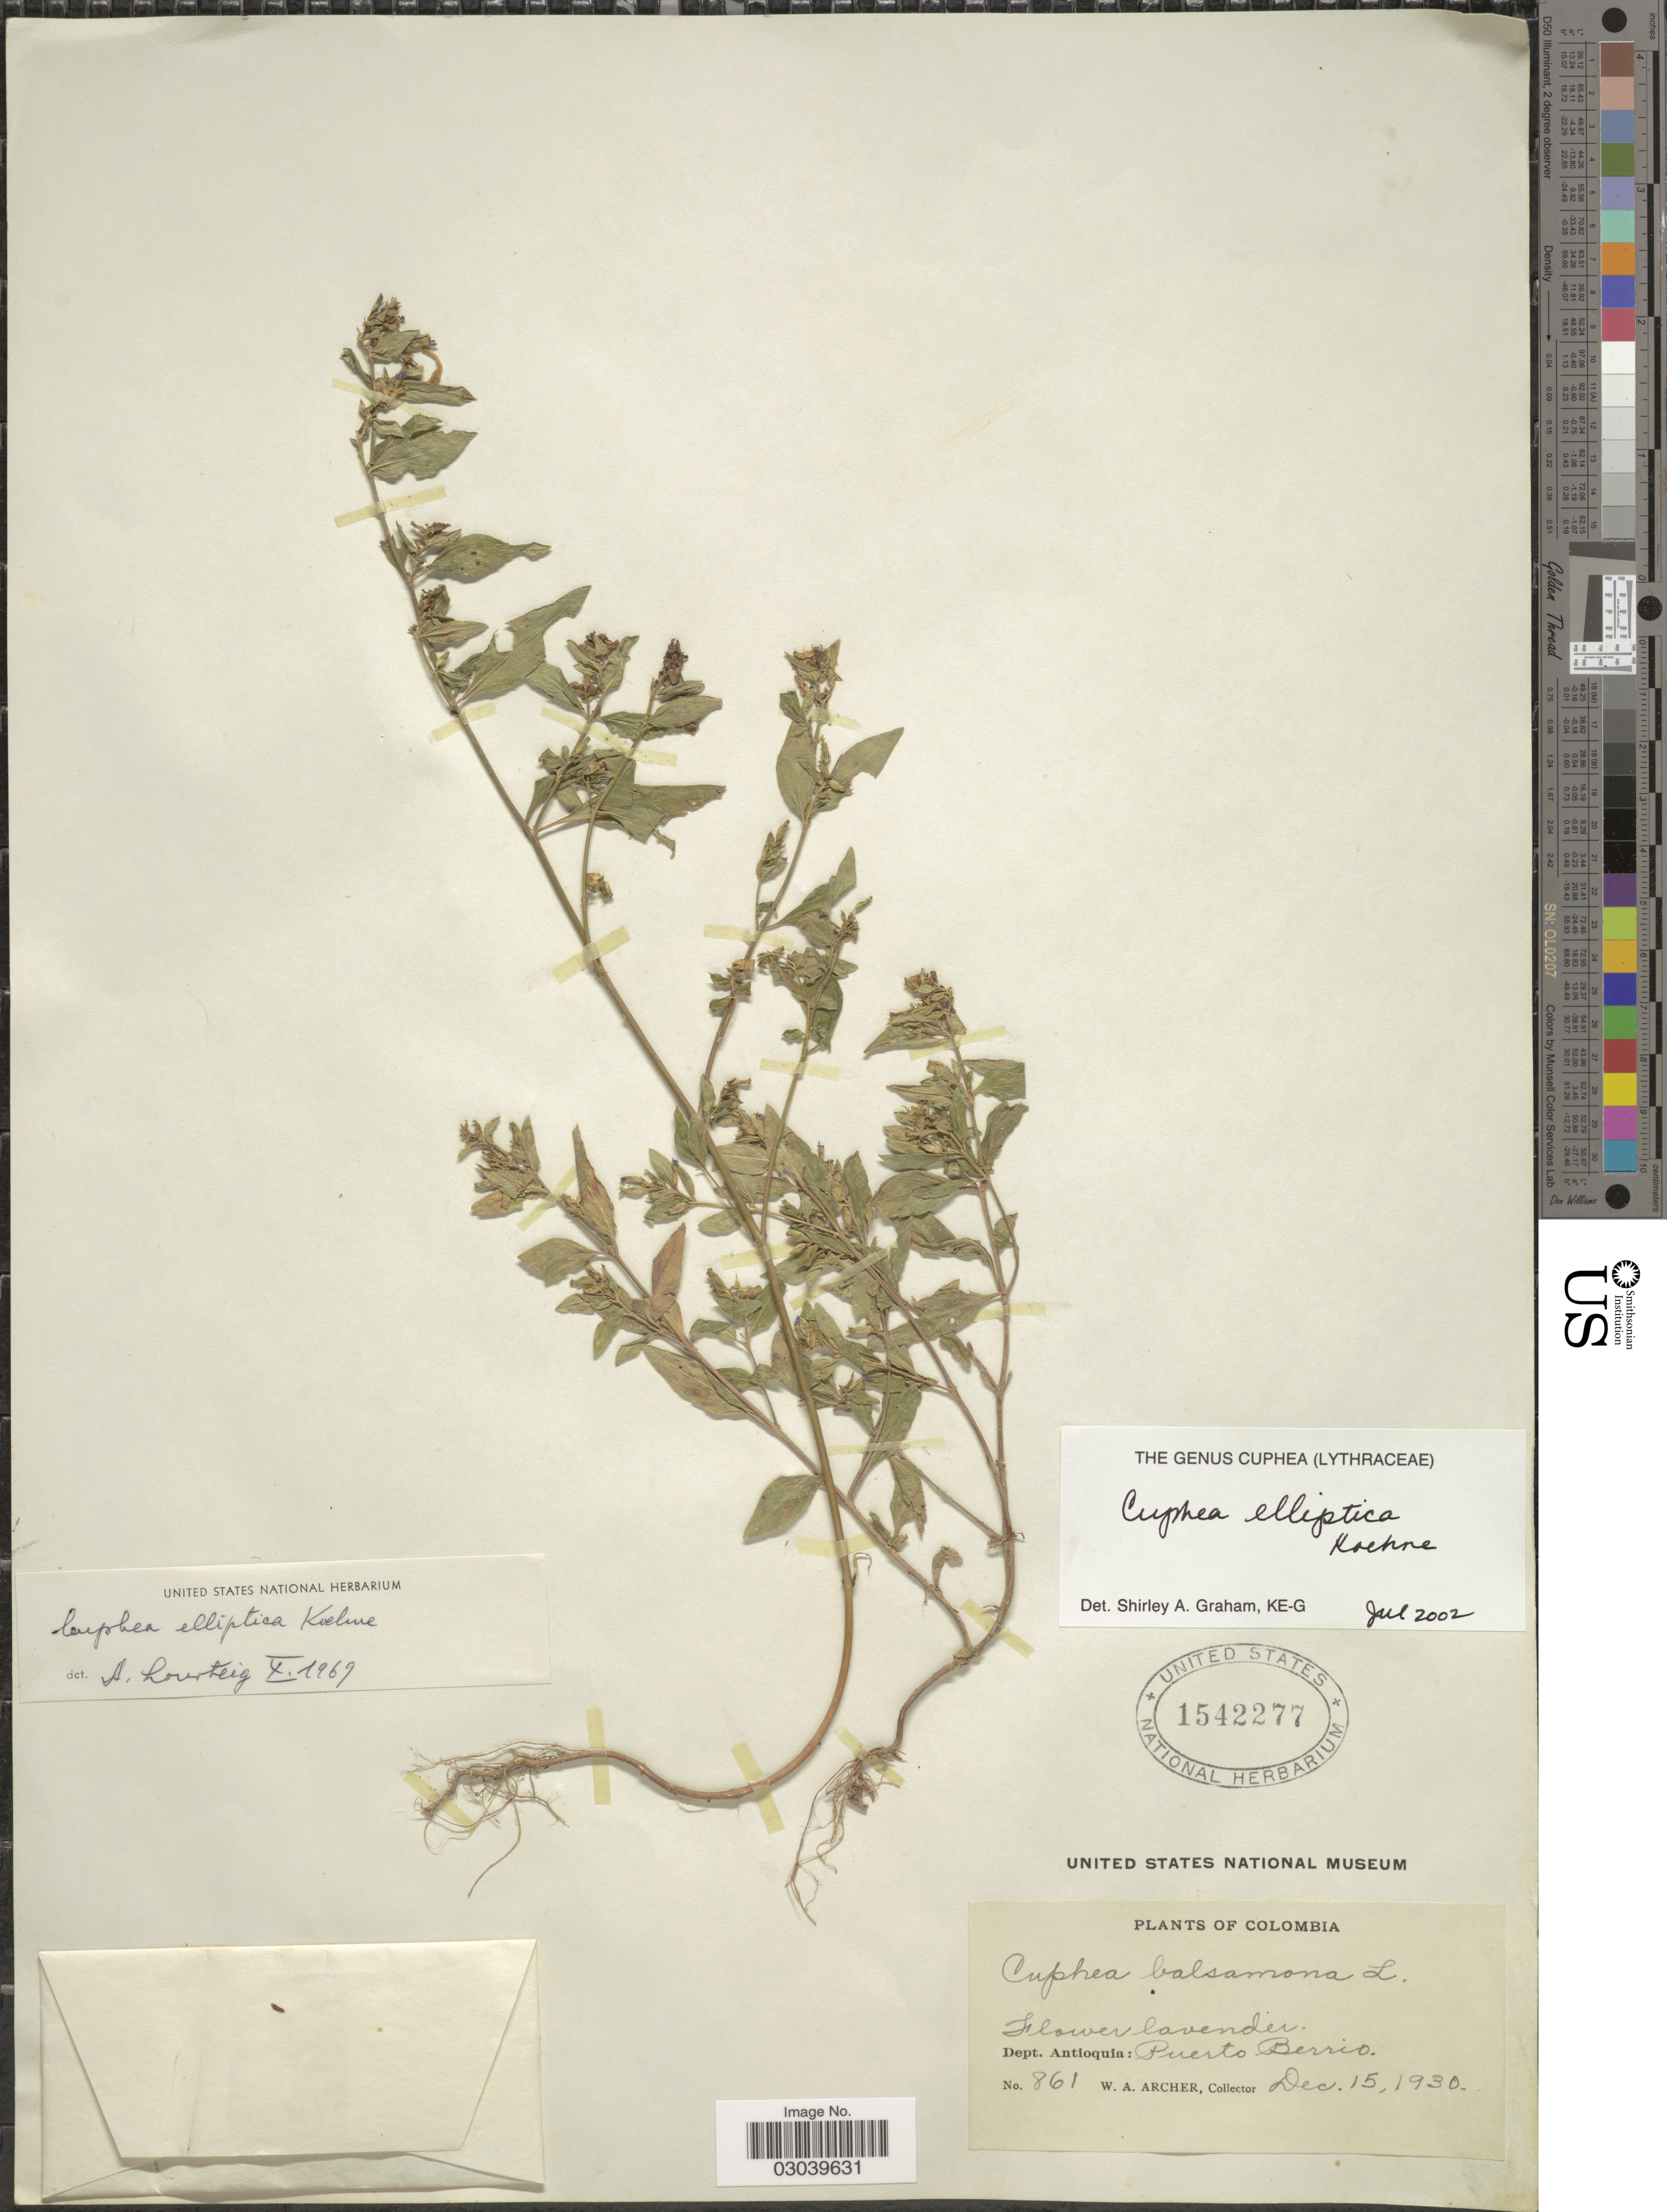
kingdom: Plantae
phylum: Tracheophyta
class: Magnoliopsida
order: Myrtales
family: Lythraceae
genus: Cuphea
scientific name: Cuphea elliptica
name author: Koehne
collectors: W. Archer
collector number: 861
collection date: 1930-12-15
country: Colombia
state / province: Antioquia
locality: Dept. Antioquia: Puerto Berrio.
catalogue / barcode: US 1542277